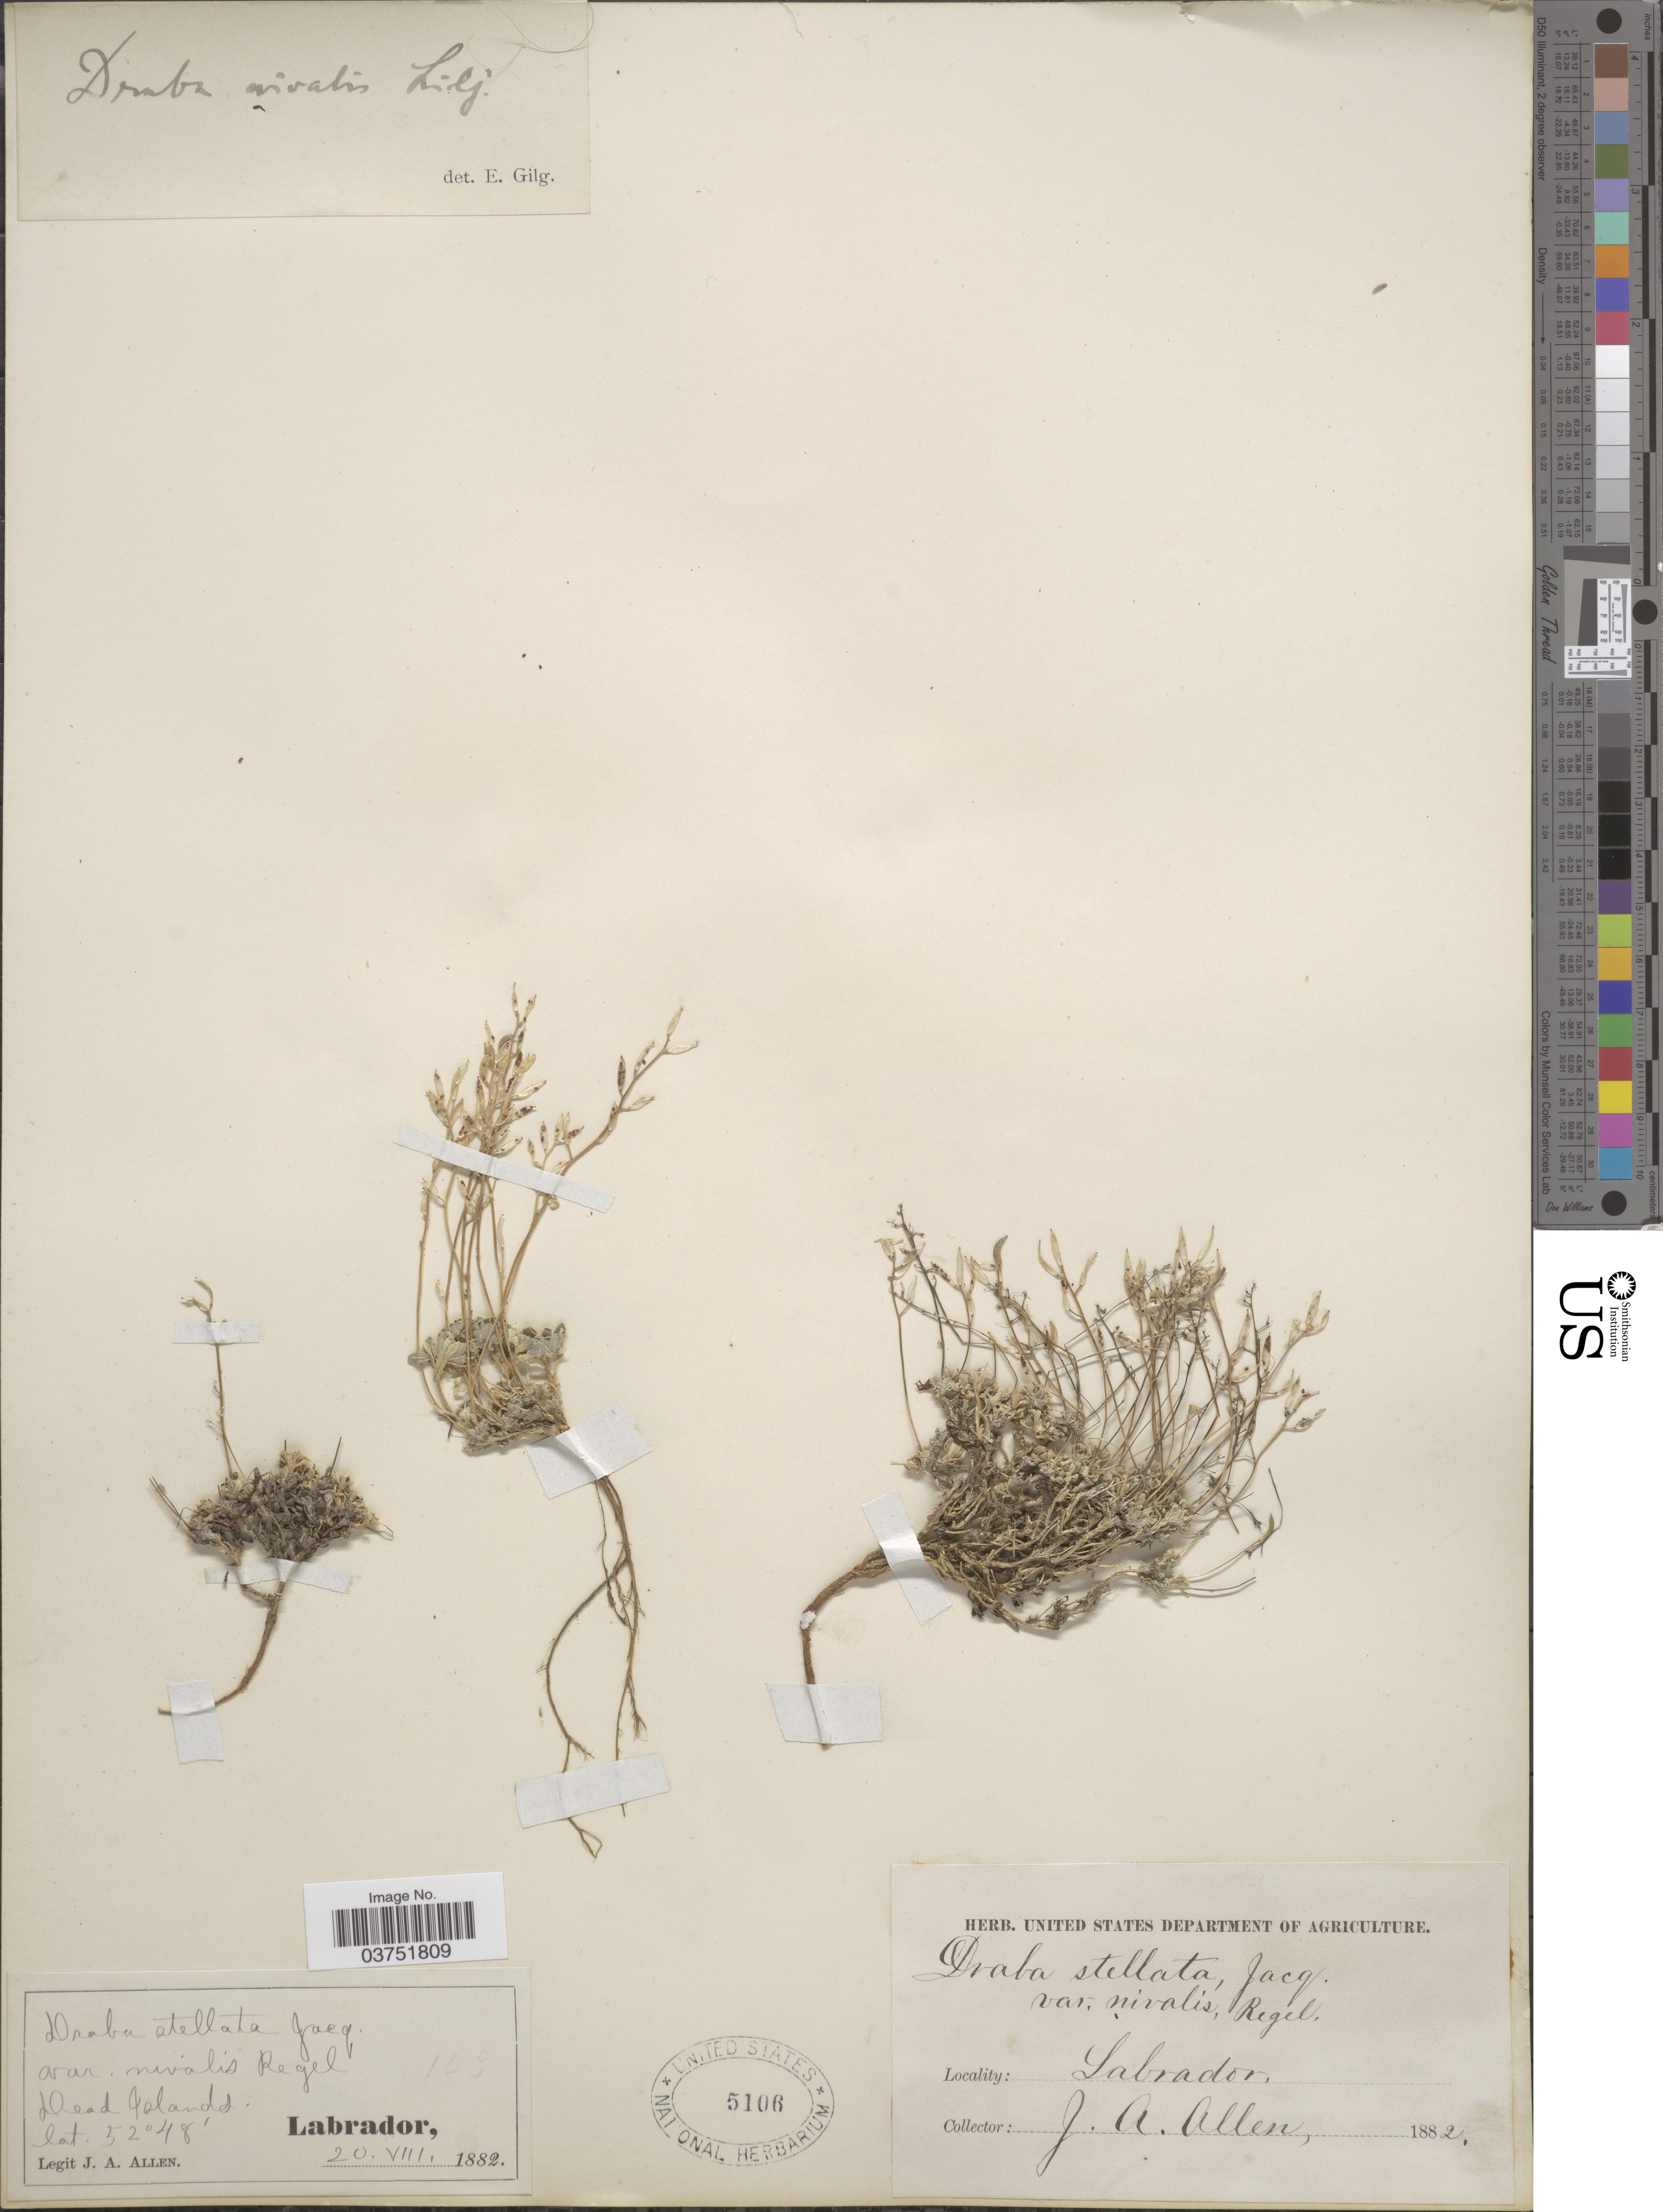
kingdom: Plantae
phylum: Tracheophyta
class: Magnoliopsida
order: Brassicales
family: Brassicaceae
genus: Draba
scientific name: Draba nivalis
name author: Lilj.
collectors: J. Allen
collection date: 1882-08-20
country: Canada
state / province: Newfoundland and Labrador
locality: Labrador, Dead Island.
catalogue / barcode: US 5106